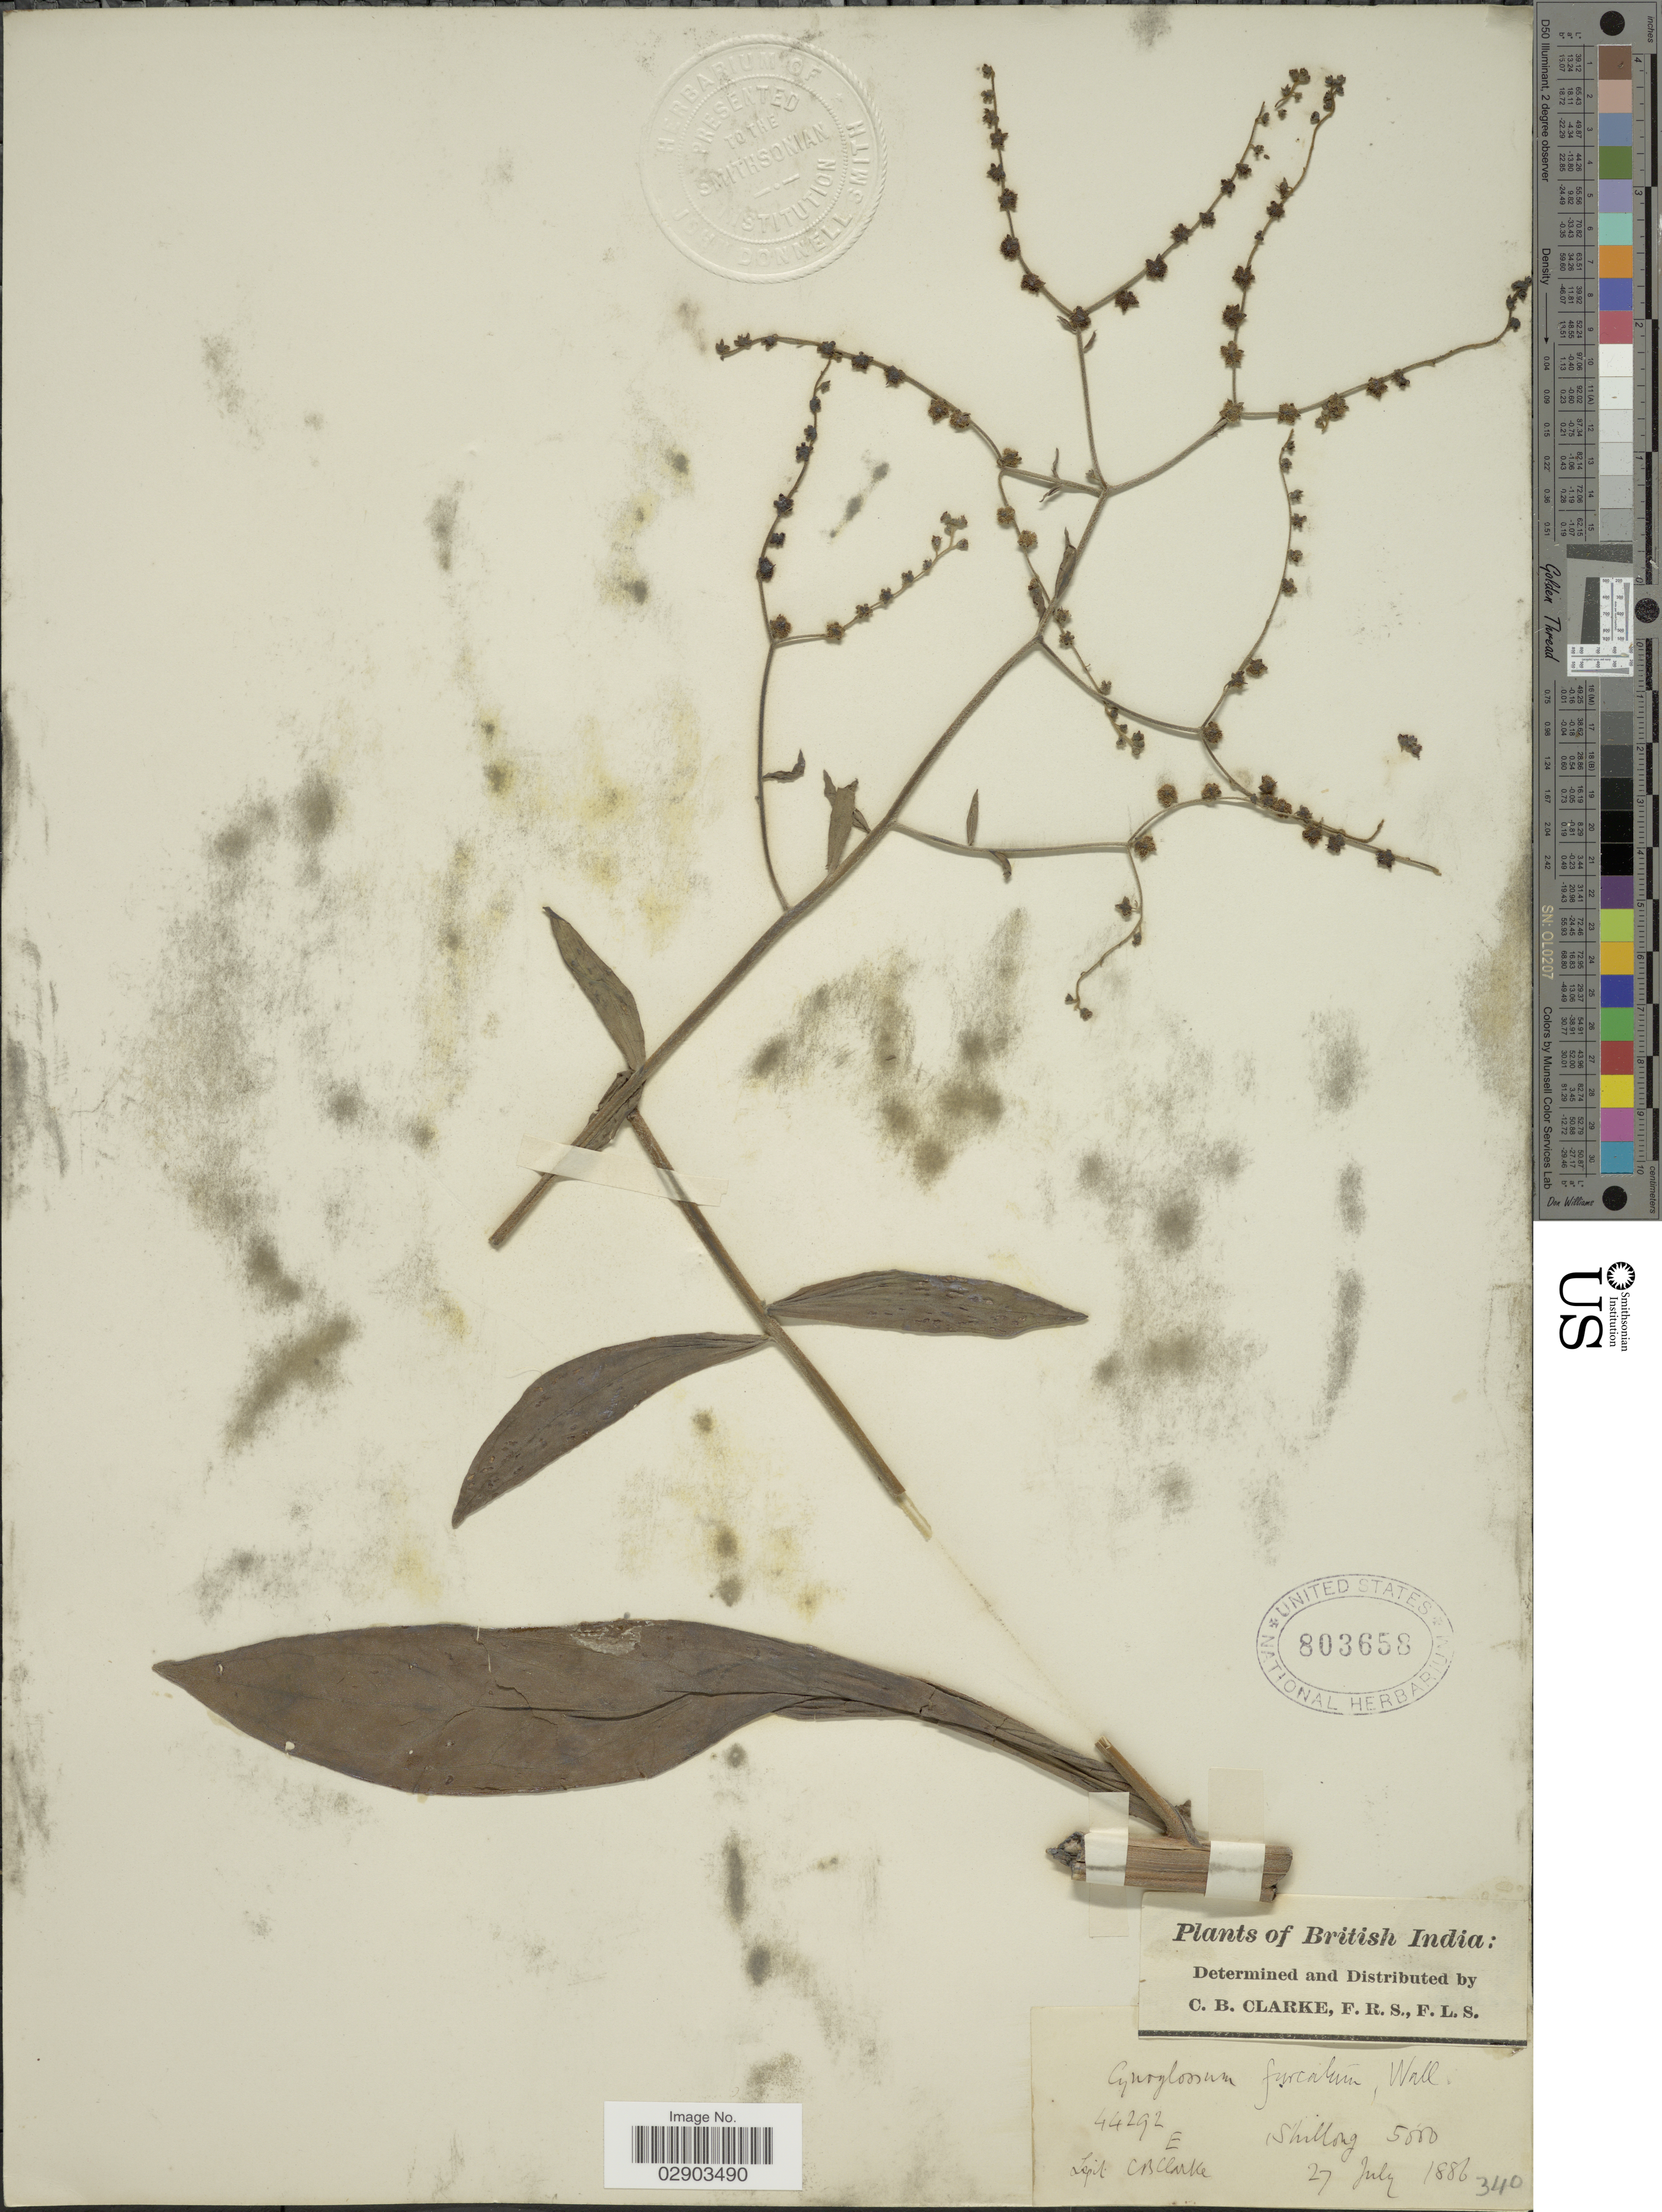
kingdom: Plantae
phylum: Tracheophyta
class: Magnoliopsida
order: Boraginales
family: Boraginaceae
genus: Cynoglossum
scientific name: Cynoglossum furcatum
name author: Wall.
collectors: C. B. Clarke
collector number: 44292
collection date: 1886-07-27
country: India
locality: British India. Shillong.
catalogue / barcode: US 803658